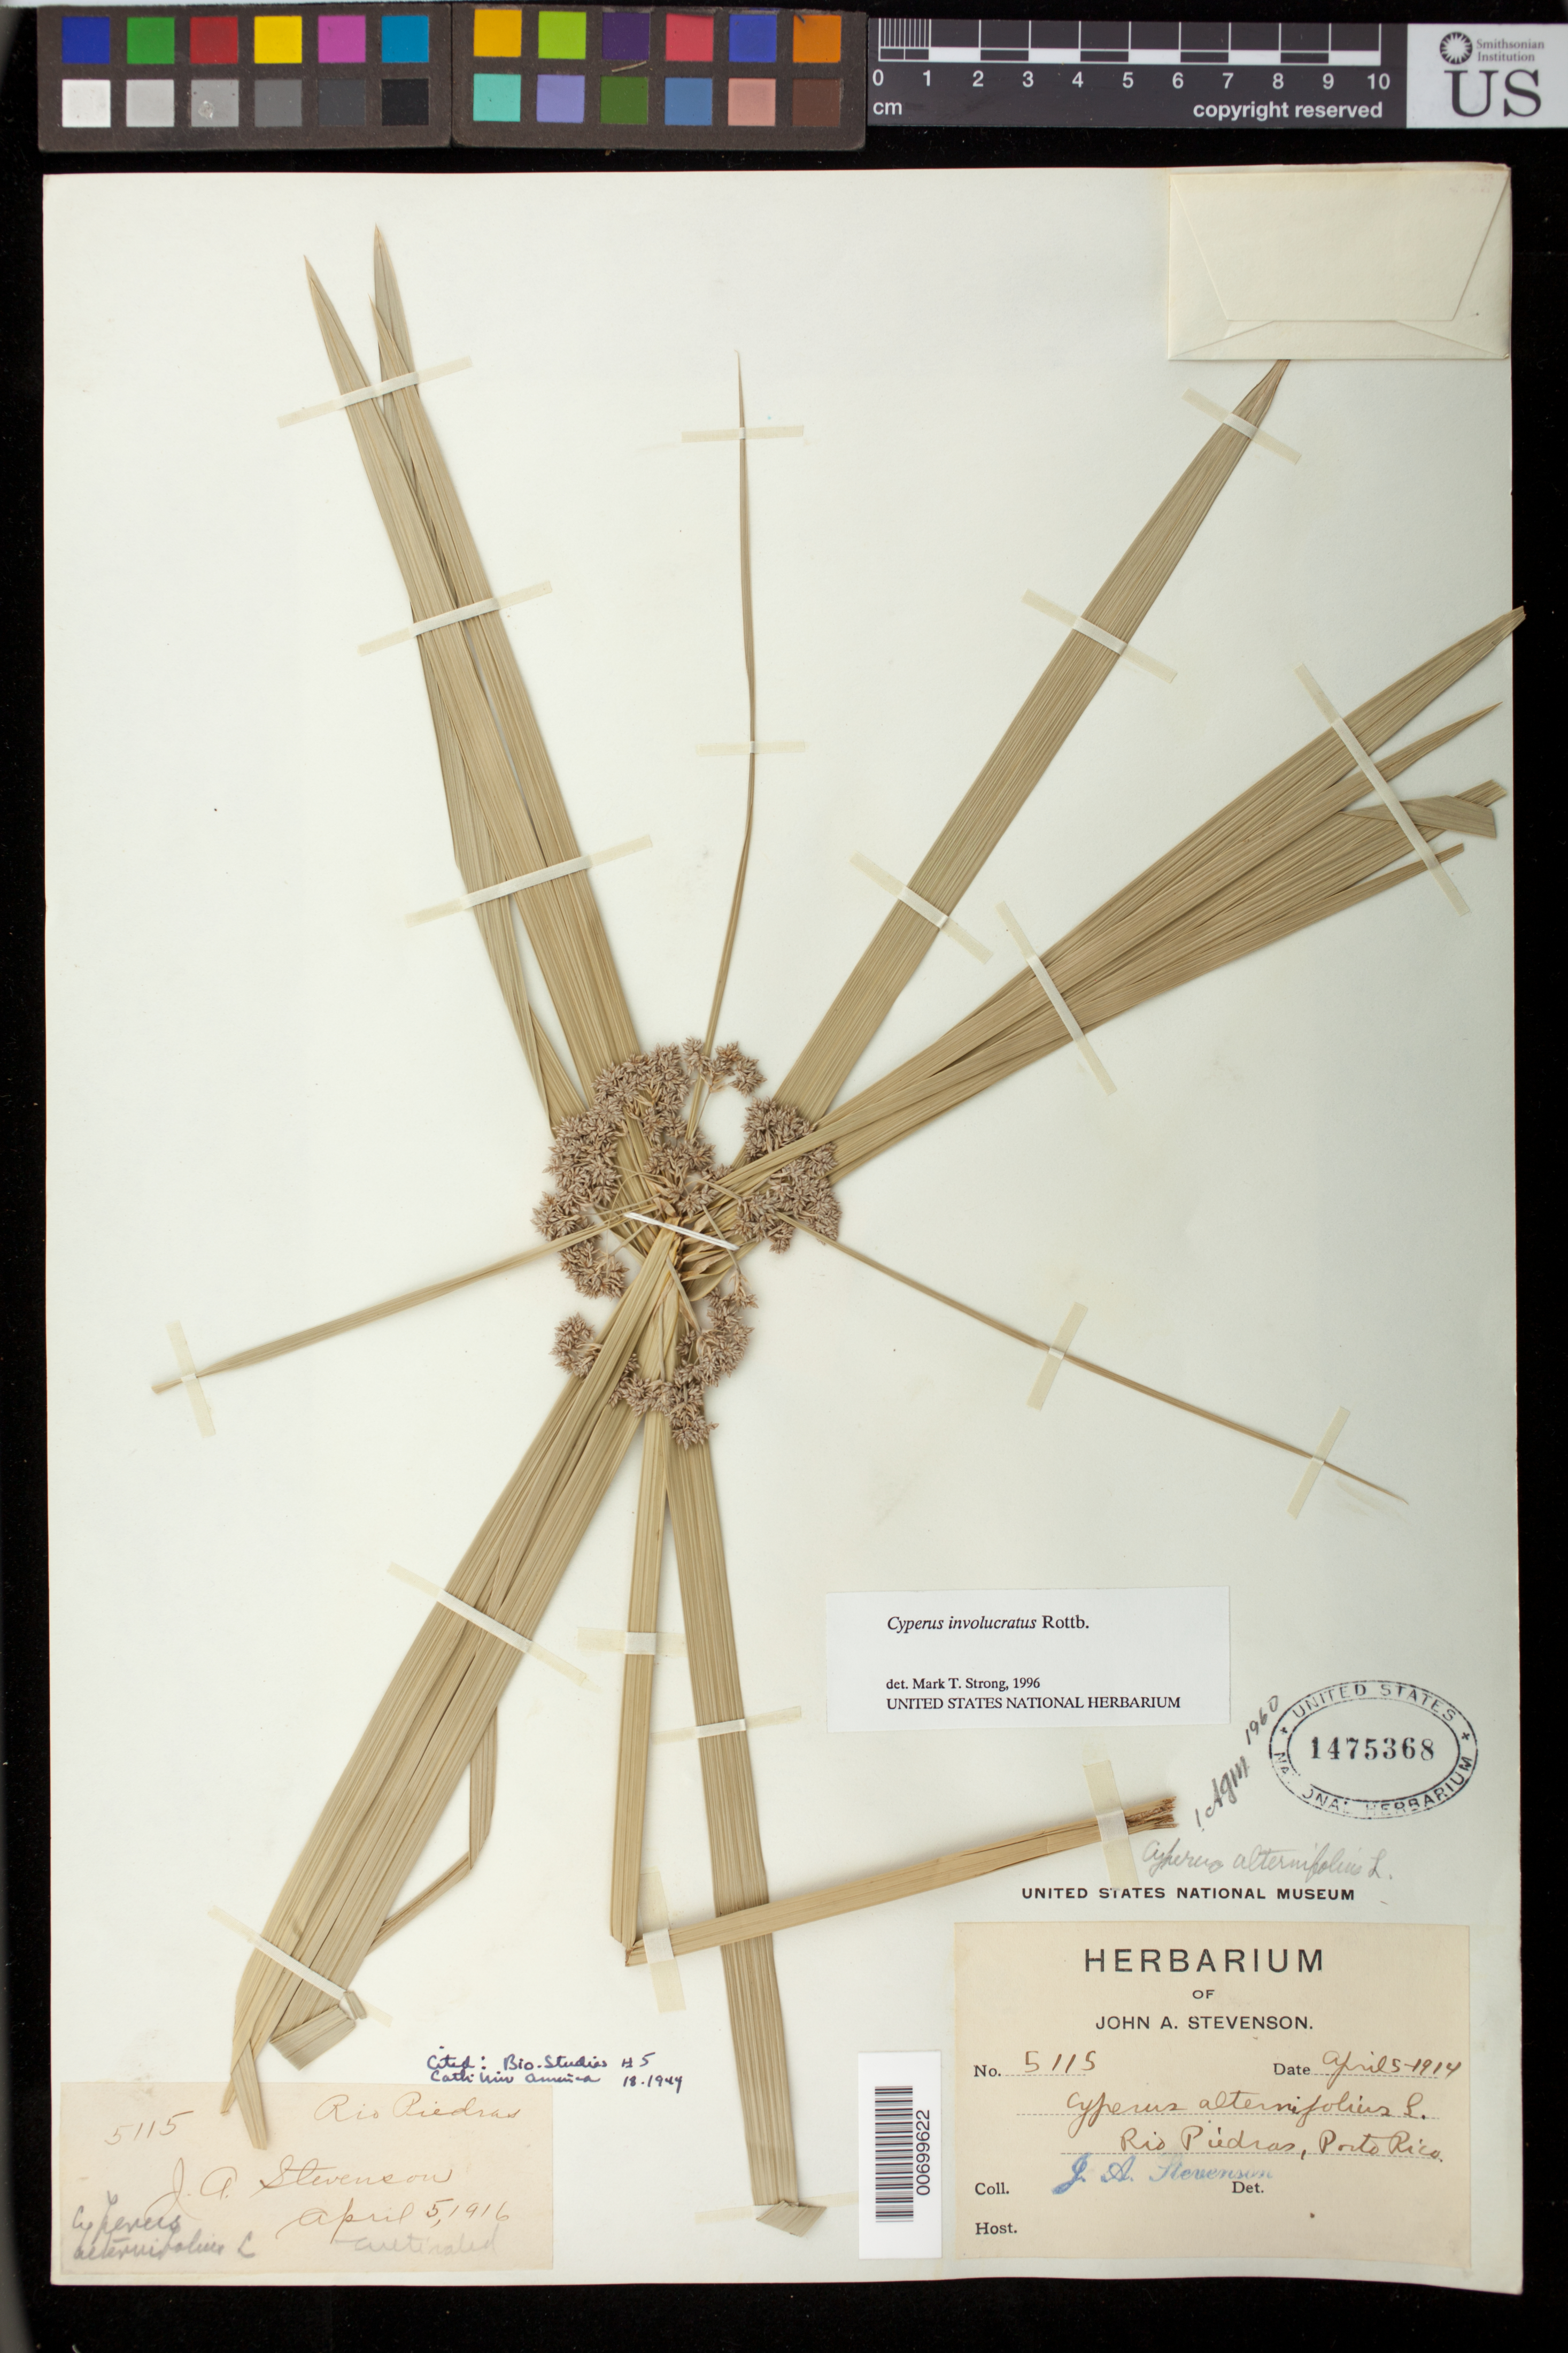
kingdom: Plantae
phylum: Tracheophyta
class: Liliopsida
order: Poales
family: Cyperaceae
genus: Cyperus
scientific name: Cyperus involucratus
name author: Rottb.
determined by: Strong, M. T., (US), Smithsonian Institution - National Museum of Natural History (UNITED STATES)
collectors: J. Stevenson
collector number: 5115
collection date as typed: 05 Apr 1914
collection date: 1914-04-05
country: Puerto Rico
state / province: San Juan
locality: Rio Piedras.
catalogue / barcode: US 1475368